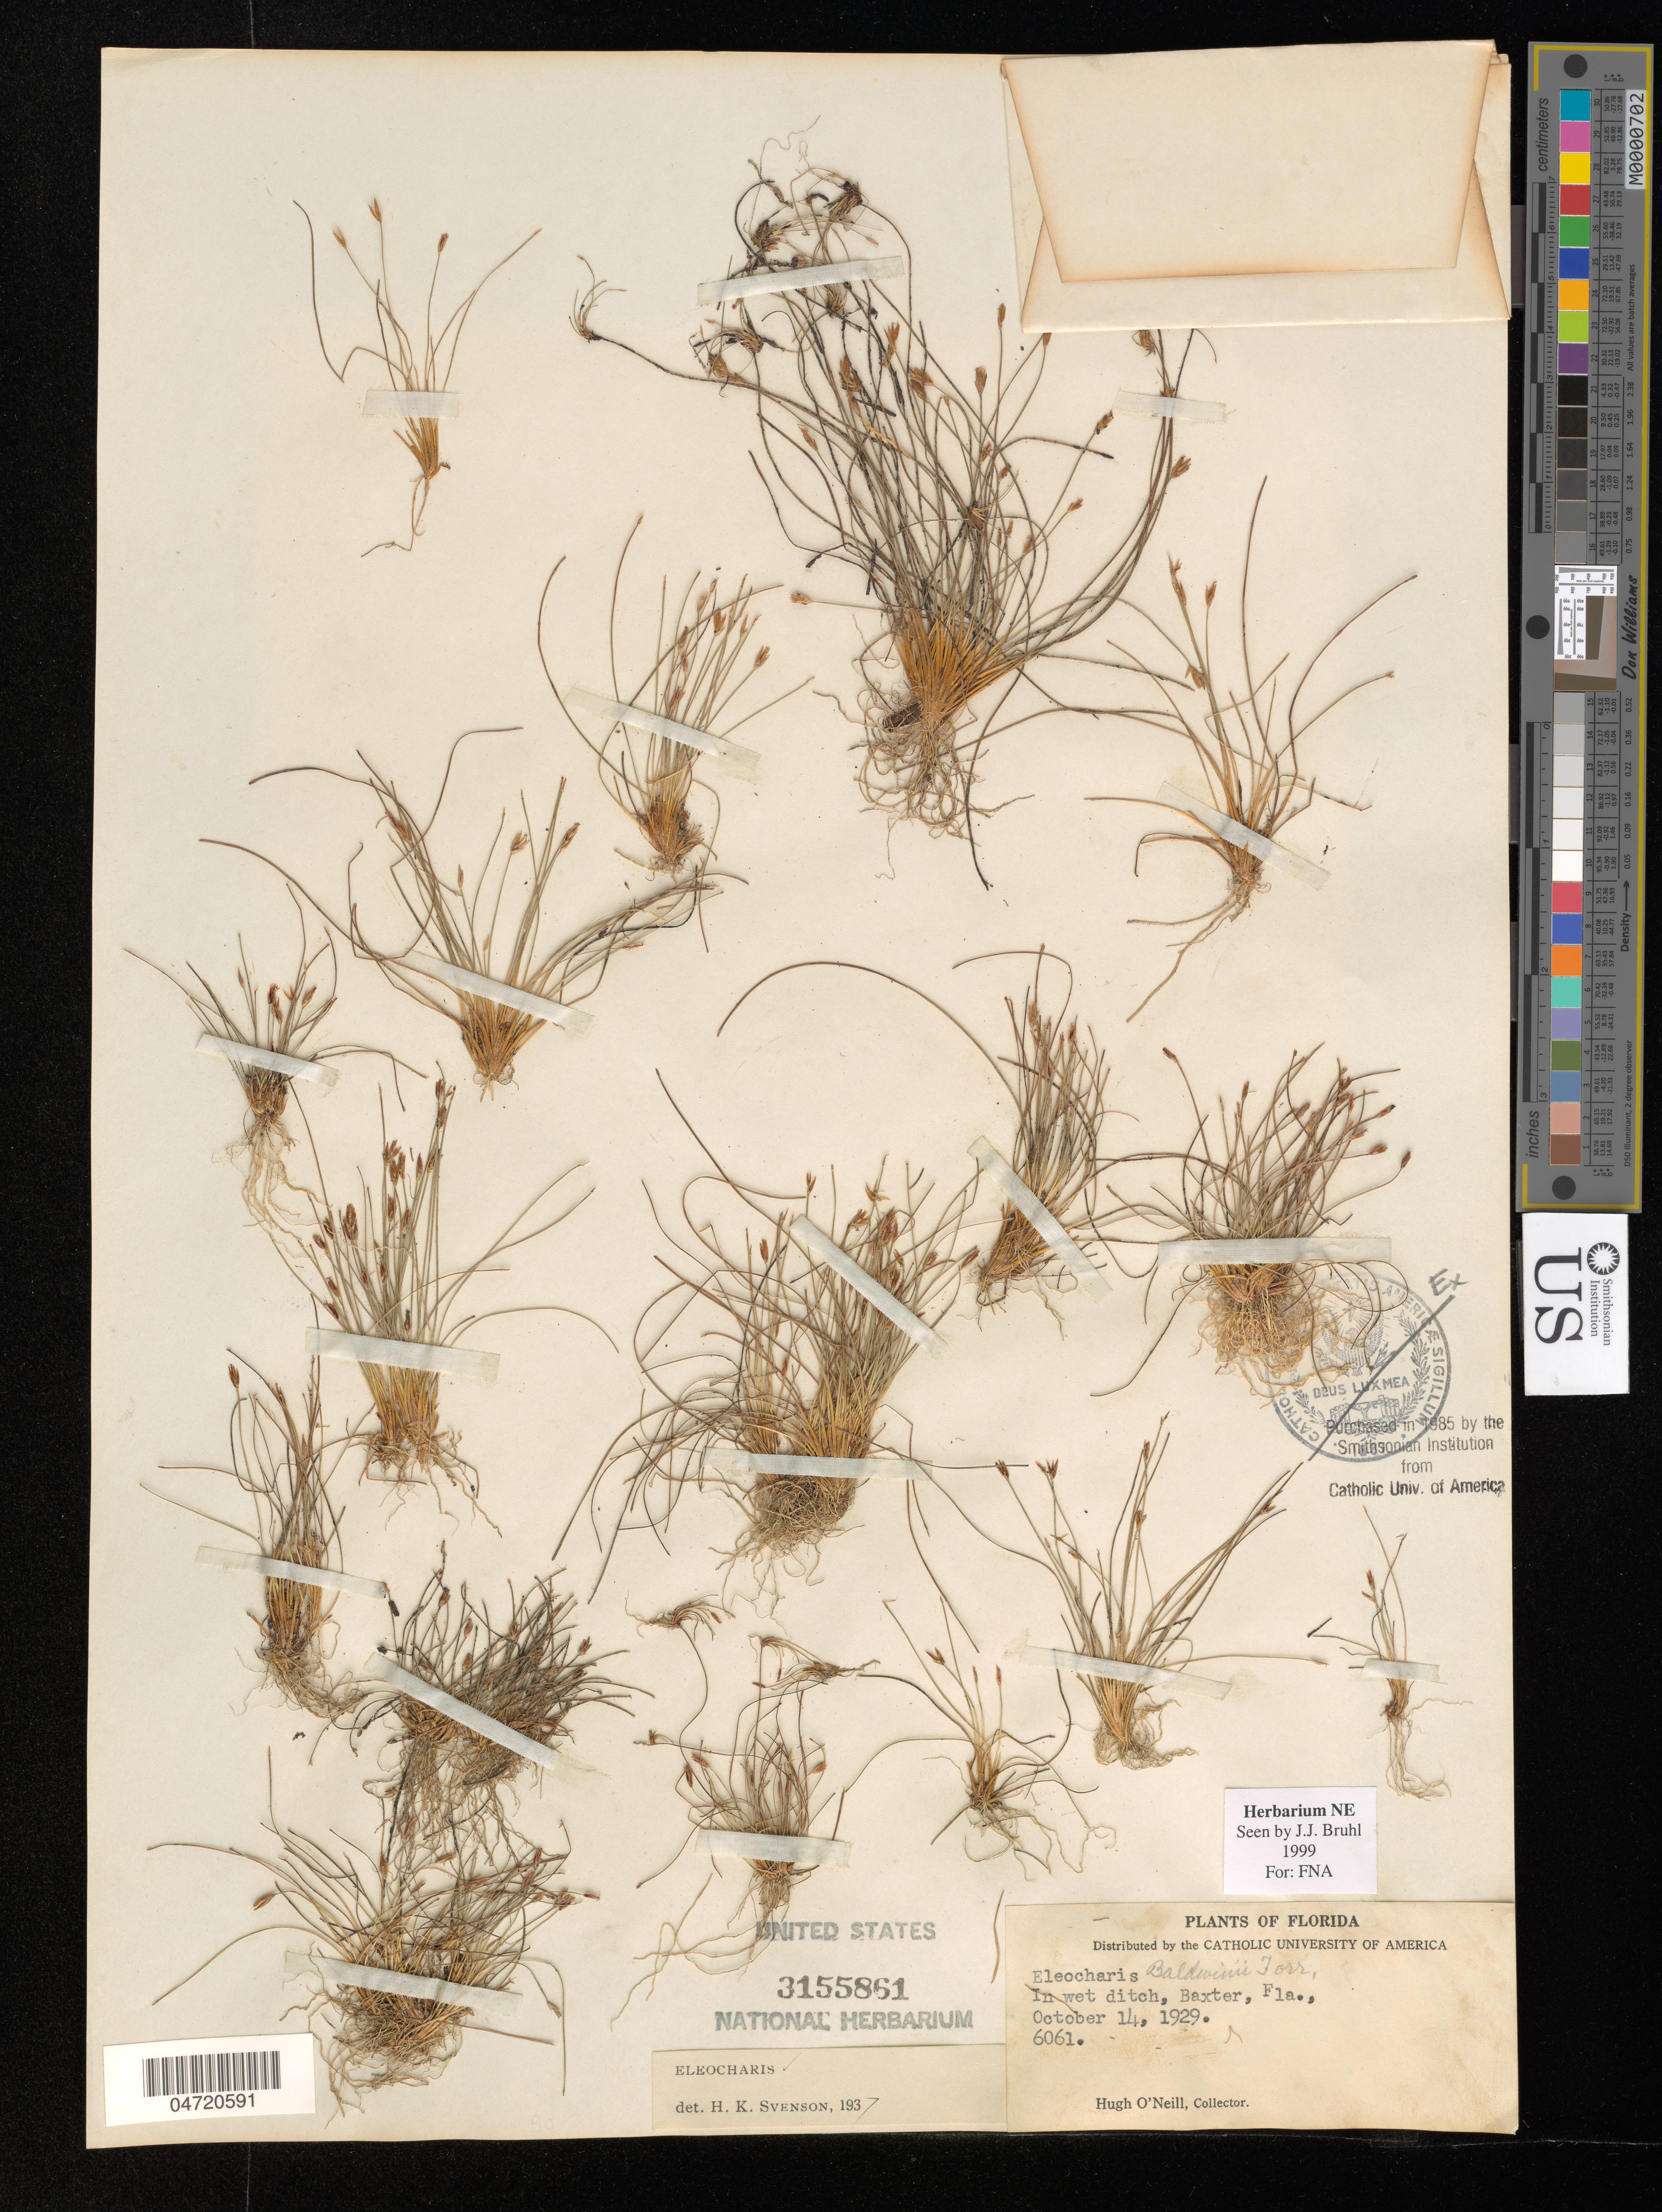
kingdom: Plantae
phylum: Tracheophyta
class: Liliopsida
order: Poales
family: Cyperaceae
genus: Eleocharis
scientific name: Eleocharis baldwinii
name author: (Torr.) Chapm.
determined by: Bruhl, J. J., (NE), University of New England (AUSTRALIA)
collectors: H. T. O' Neill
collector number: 6061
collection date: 1929-10-14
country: United States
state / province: Florida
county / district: Baker County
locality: Baxter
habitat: In wet ditch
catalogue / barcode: US 3155861